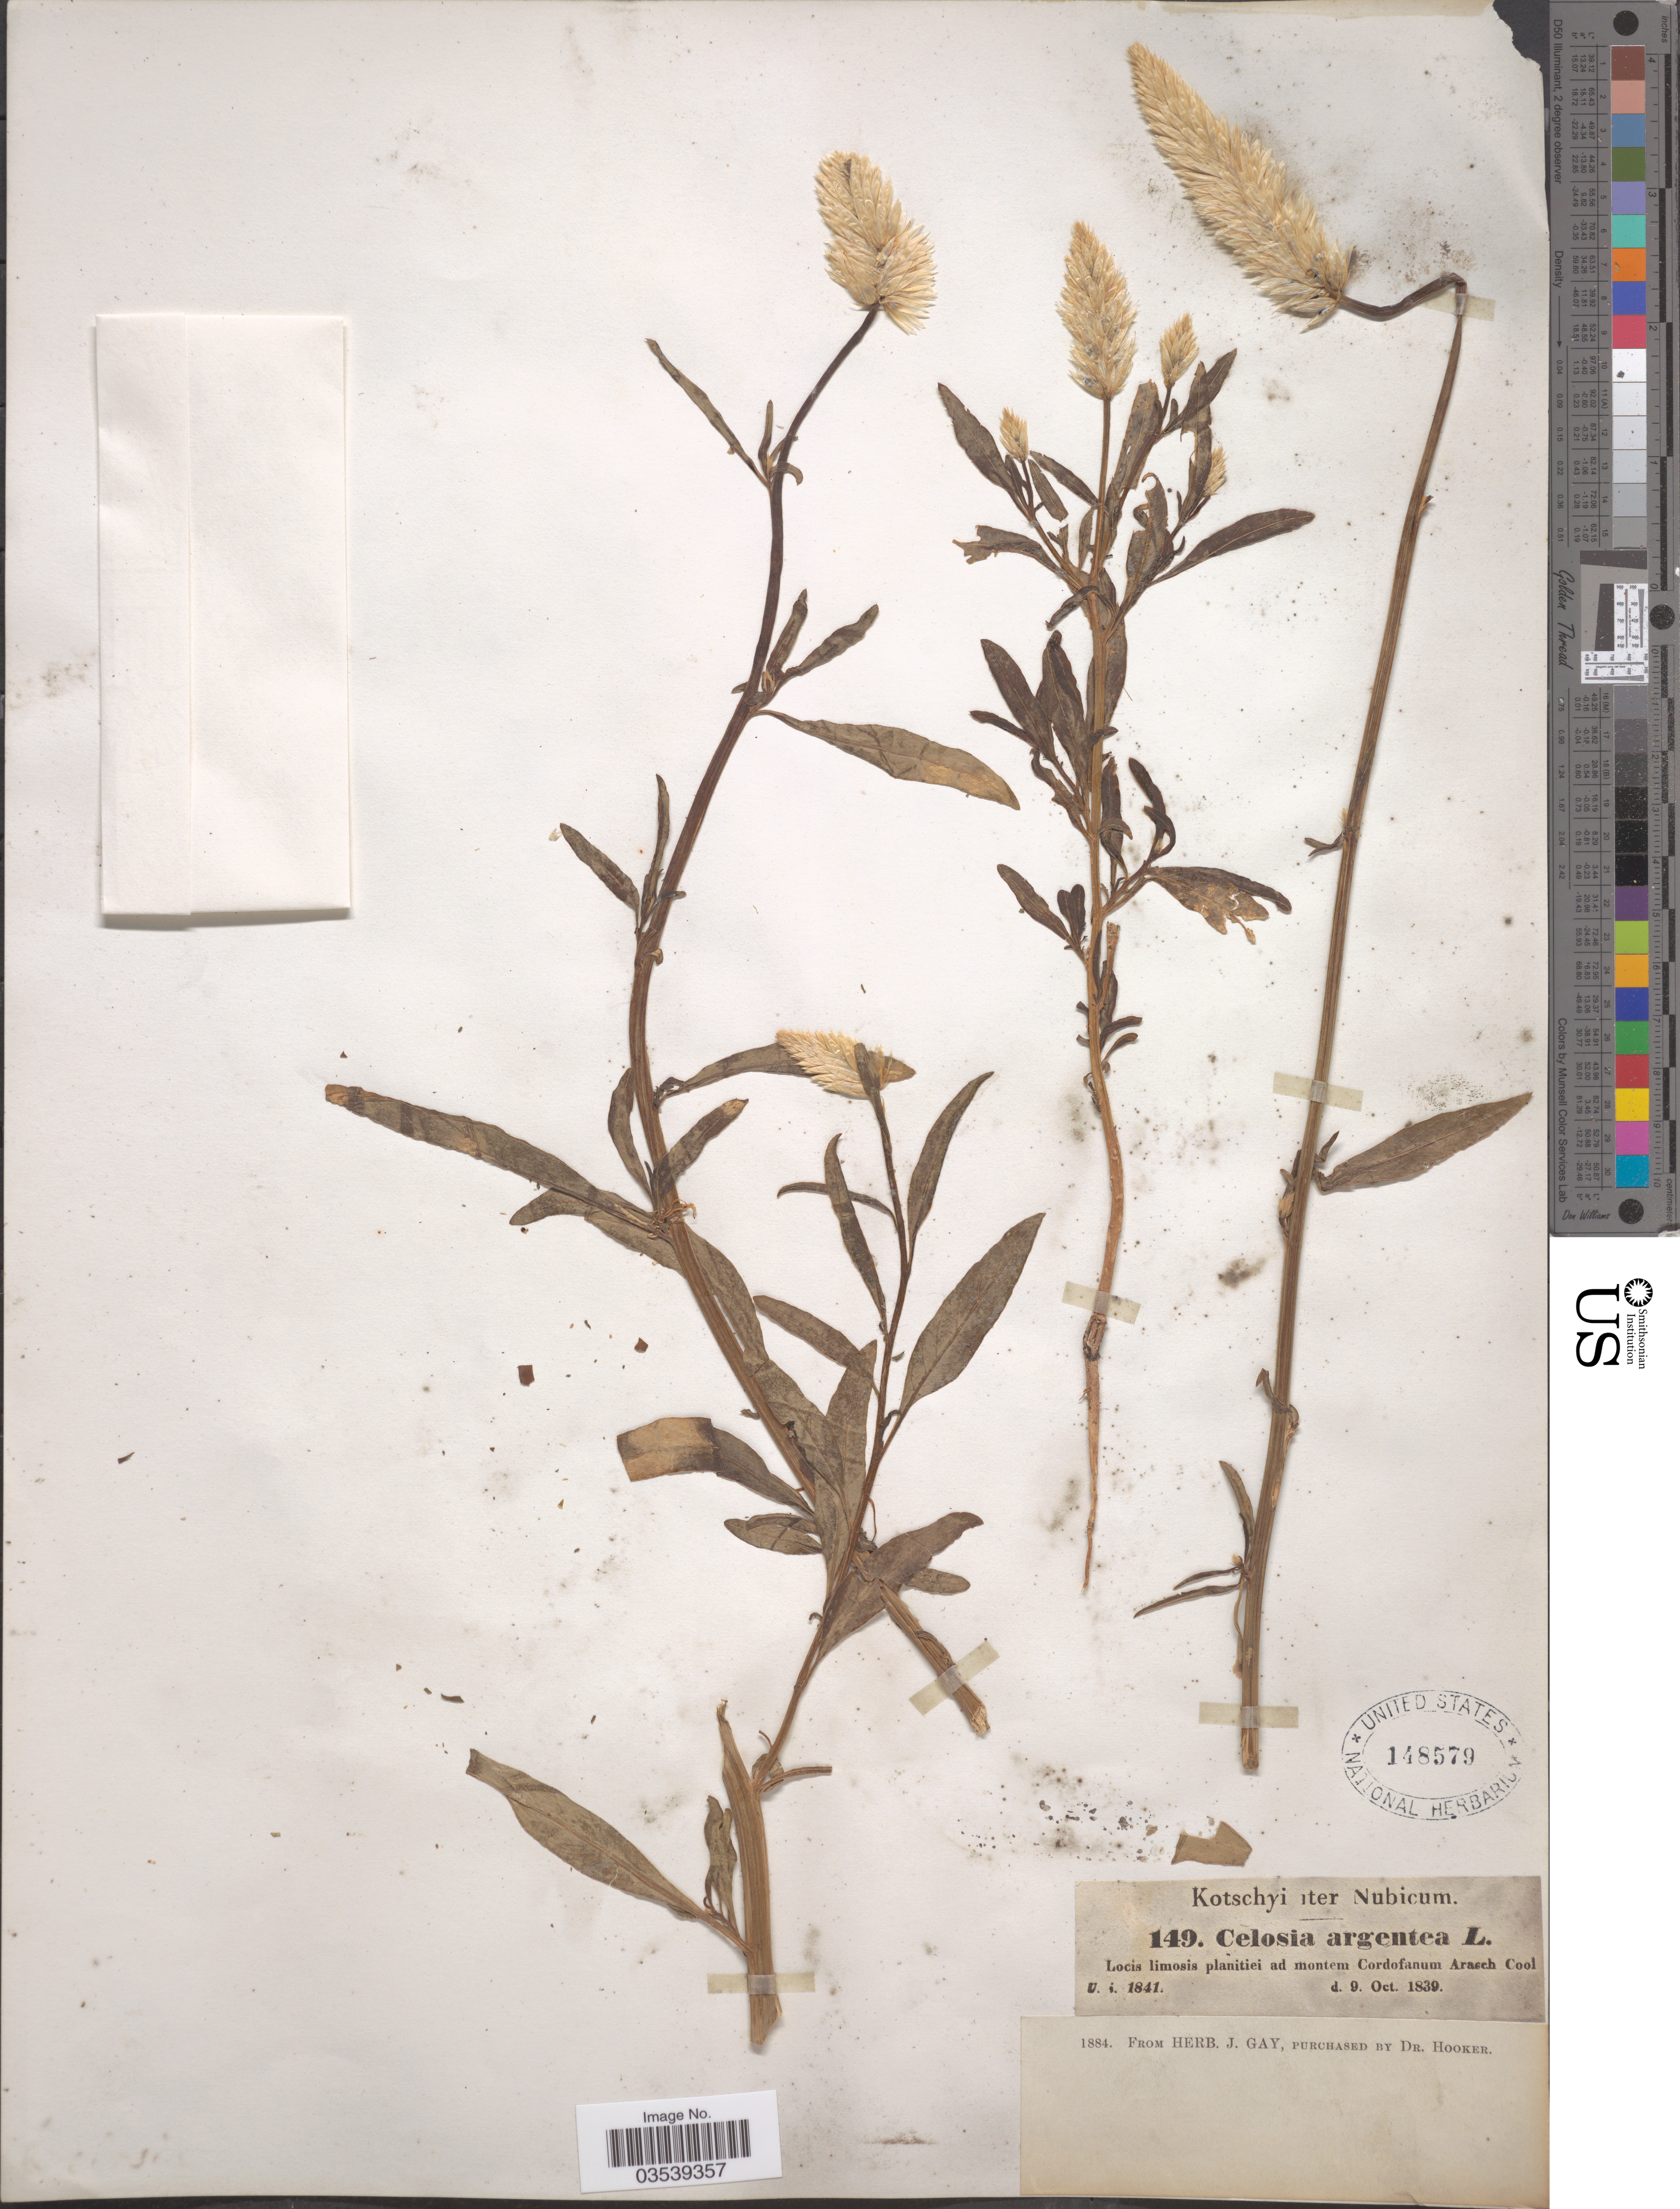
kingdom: Plantae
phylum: Tracheophyta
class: Magnoliopsida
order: Caryophyllales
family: Amaranthaceae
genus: Celosia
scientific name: Celosia argentea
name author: L.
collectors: -. Kotschyi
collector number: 149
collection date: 1839-10-09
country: Sudan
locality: Nubicum. Limosis planitiei ad montem Cordofanum Arasch Cool.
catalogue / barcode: US 148579